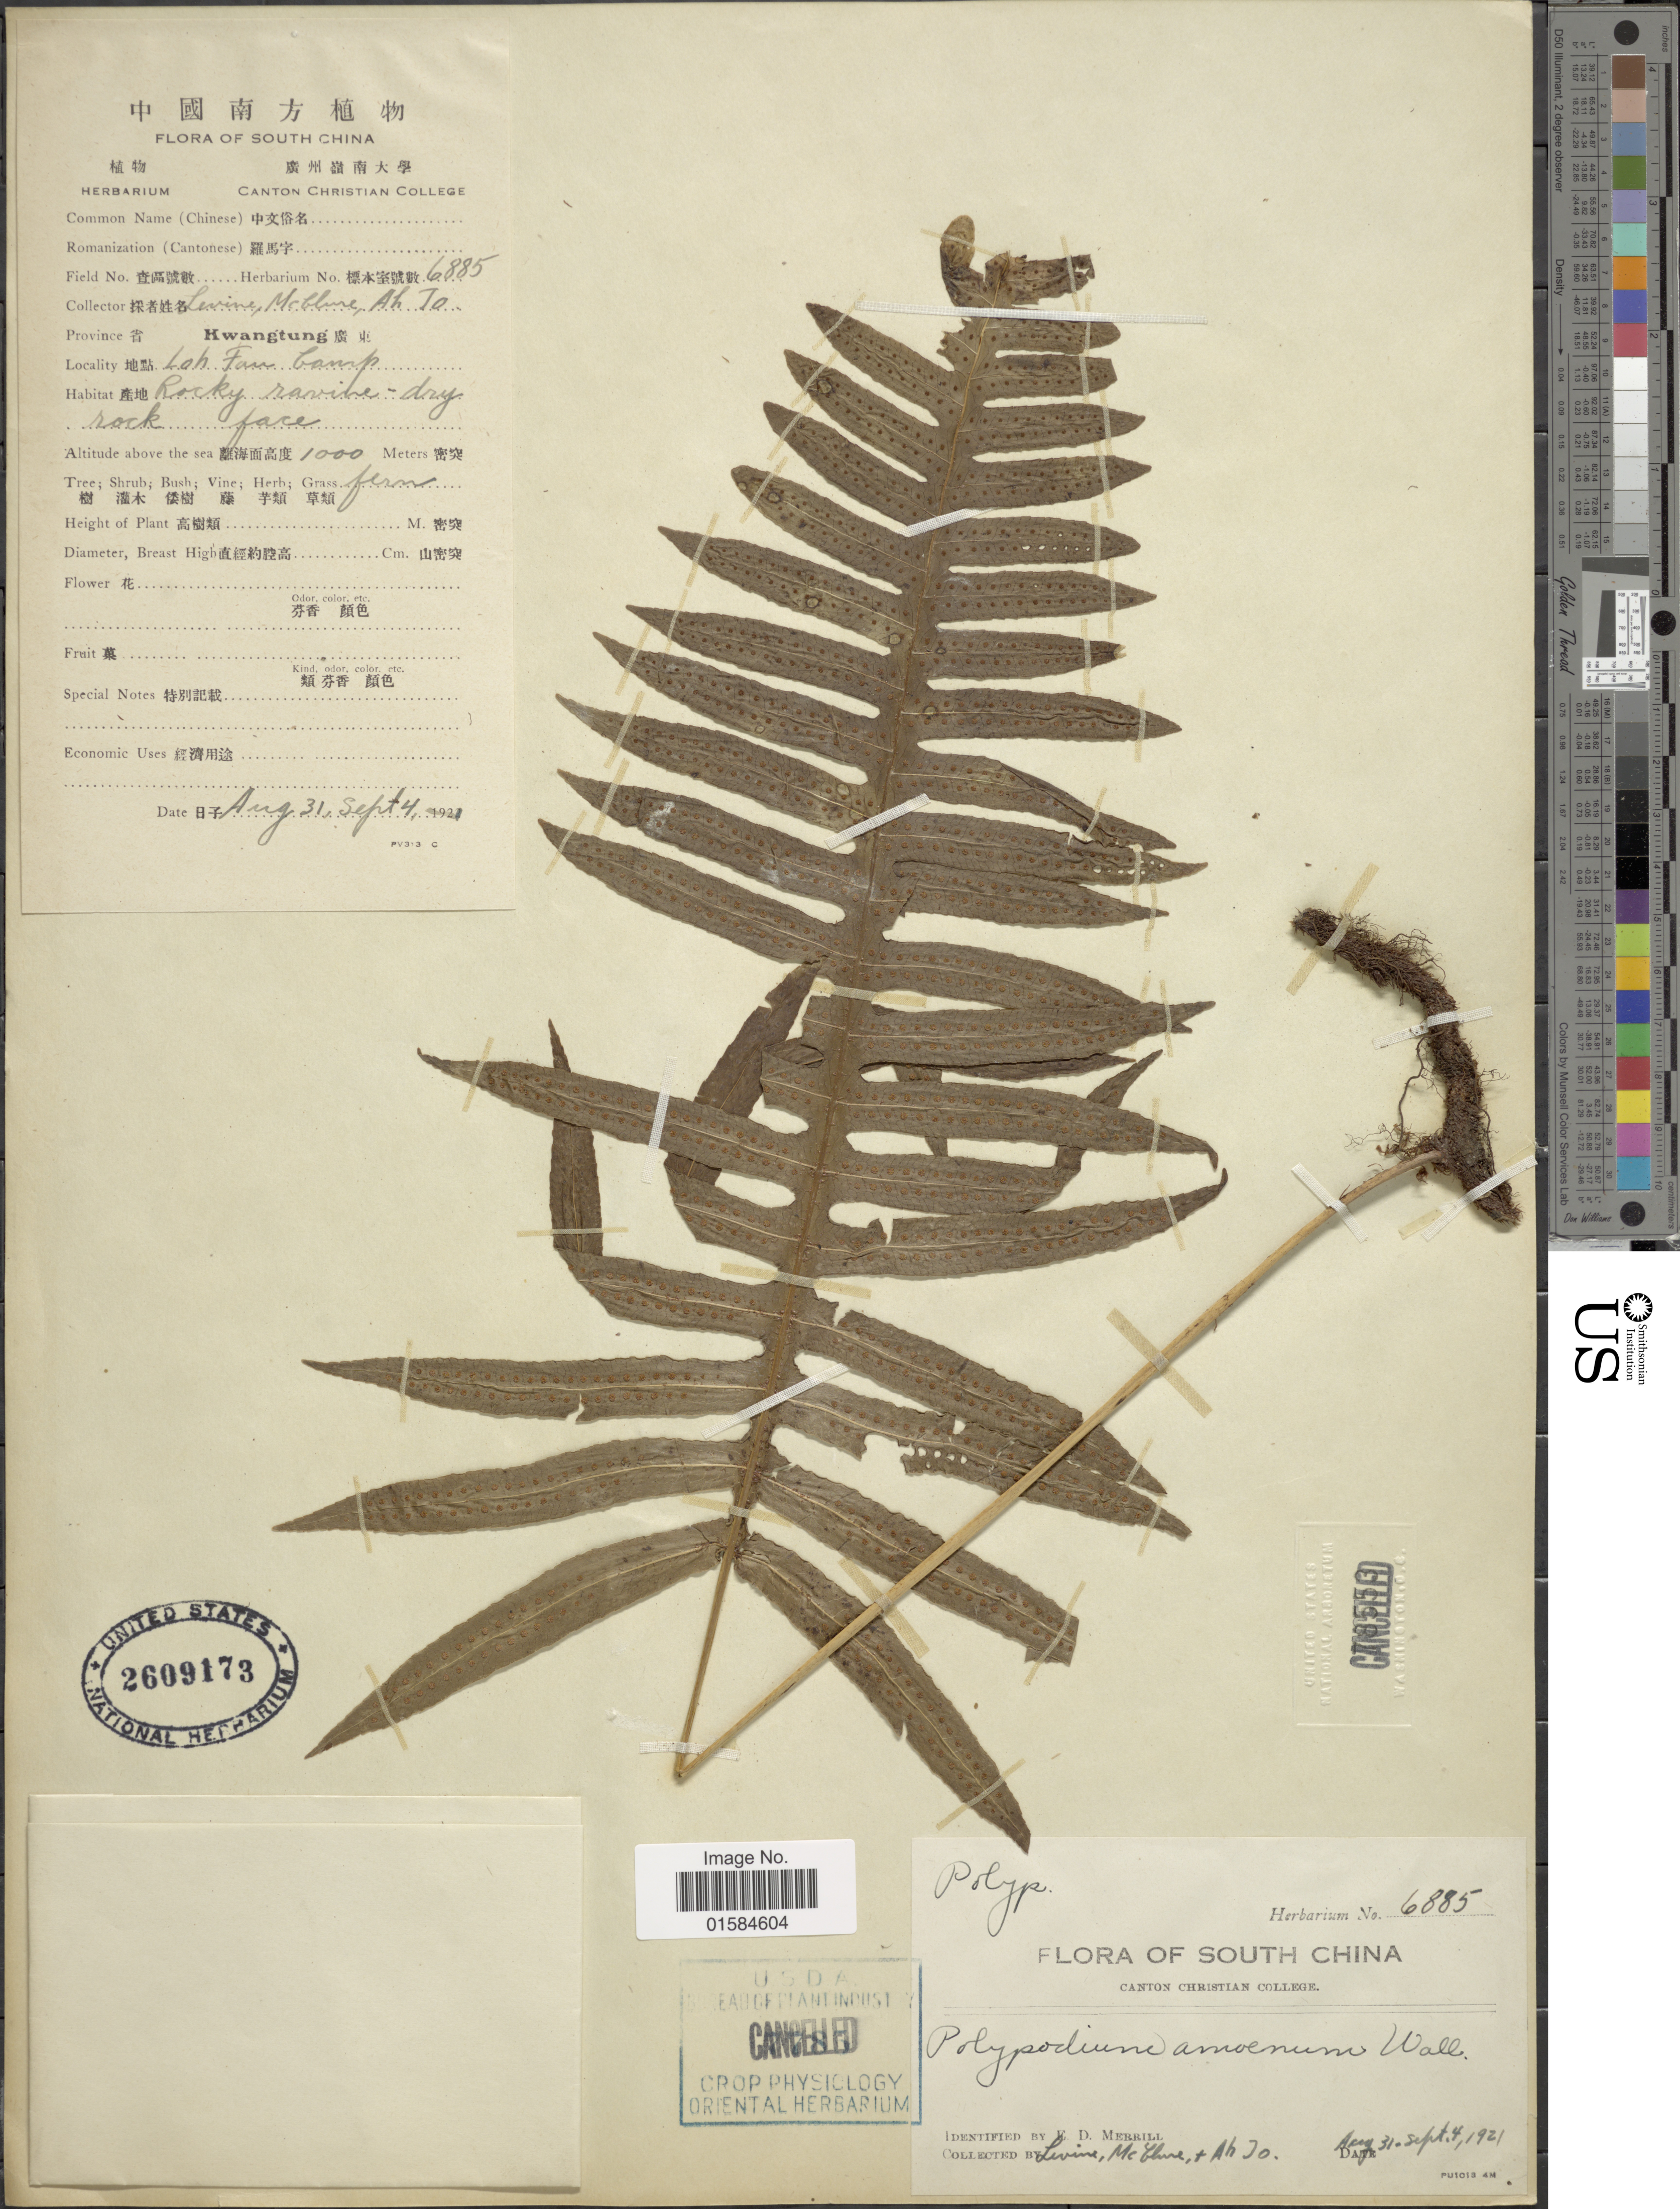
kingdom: Plantae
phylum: Tracheophyta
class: Polypodiopsida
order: Polypodiales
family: Polypodiaceae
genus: Goniophlebium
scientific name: Goniophlebium amoenum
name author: (Wall. ex Mett.) J. Sm.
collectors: -. Levine, McClure, -- & A. Lo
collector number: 6885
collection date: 1921-08-31/1921-09-04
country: China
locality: South China, Province Kwangtung, Loh Fau Camp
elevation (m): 1000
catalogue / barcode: US 2609173